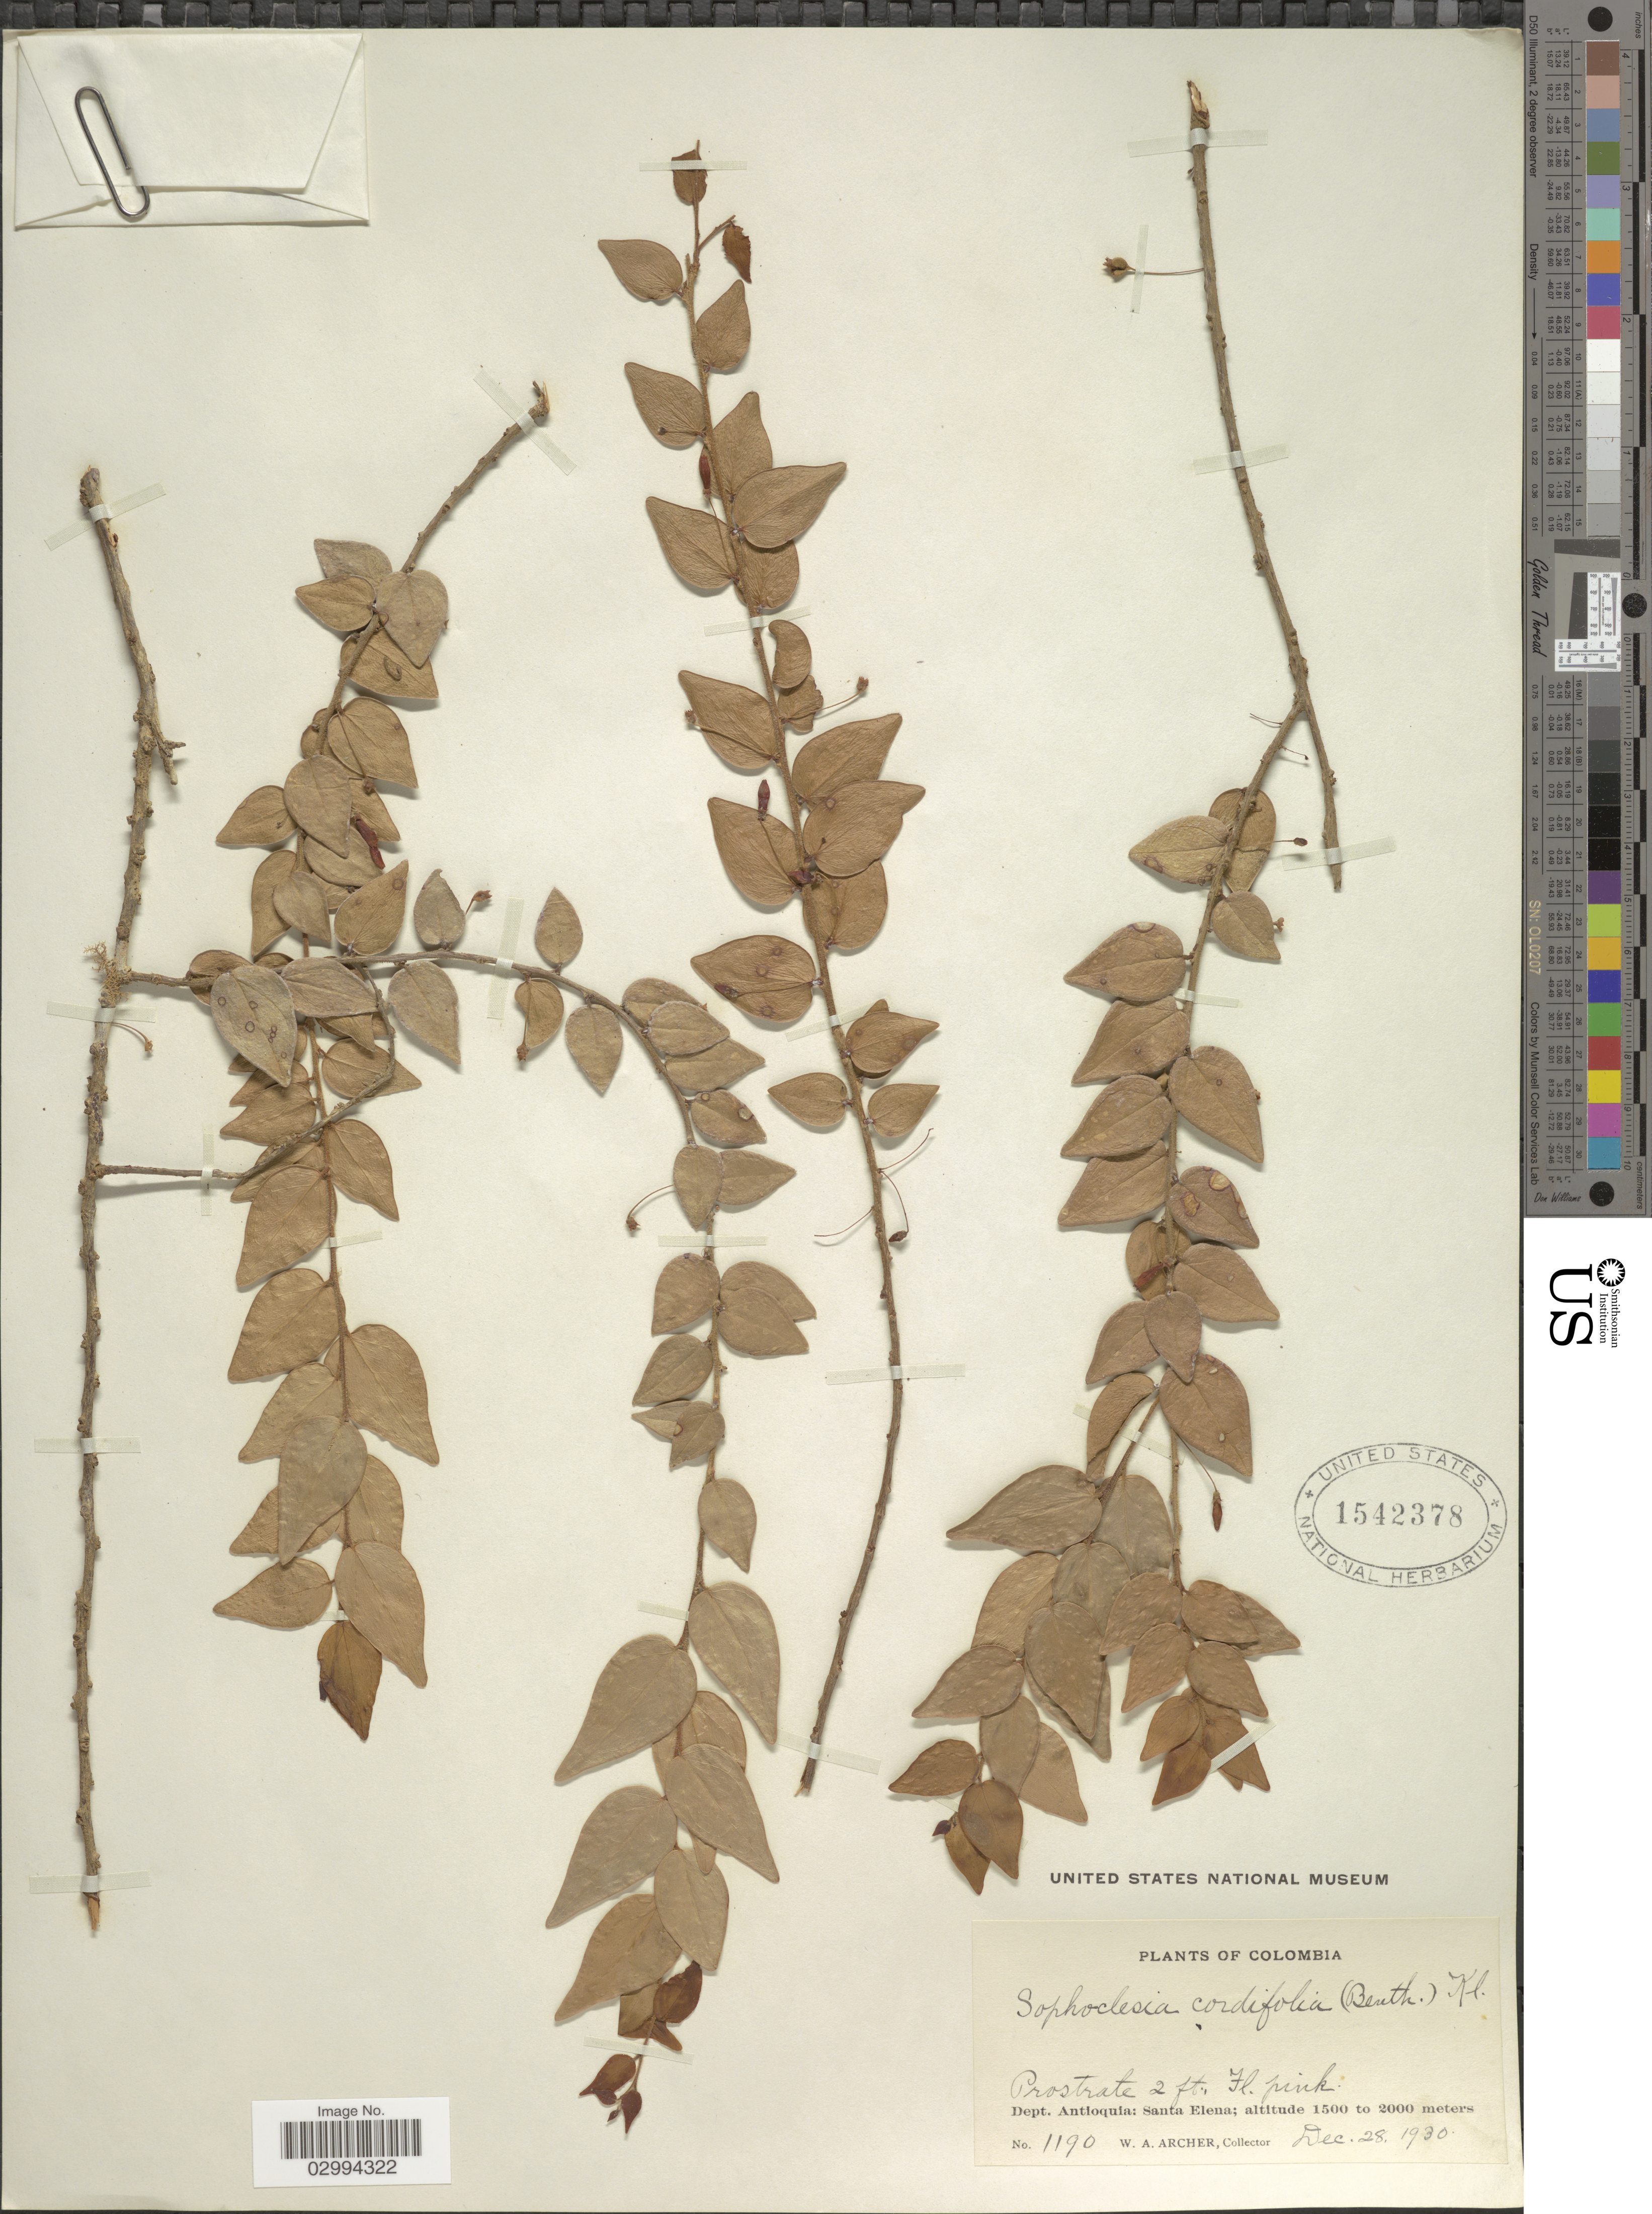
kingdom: Plantae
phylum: Tracheophyta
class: Magnoliopsida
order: Ericales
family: Ericaceae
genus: Sphyrospermum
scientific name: Sphyrospermum cordifolium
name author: Benth.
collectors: W. Archer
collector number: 1190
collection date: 1930-12-28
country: Colombia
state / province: Antioquia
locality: Dept. Antioquia: Santa Elena.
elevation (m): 1500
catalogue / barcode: US 1542378